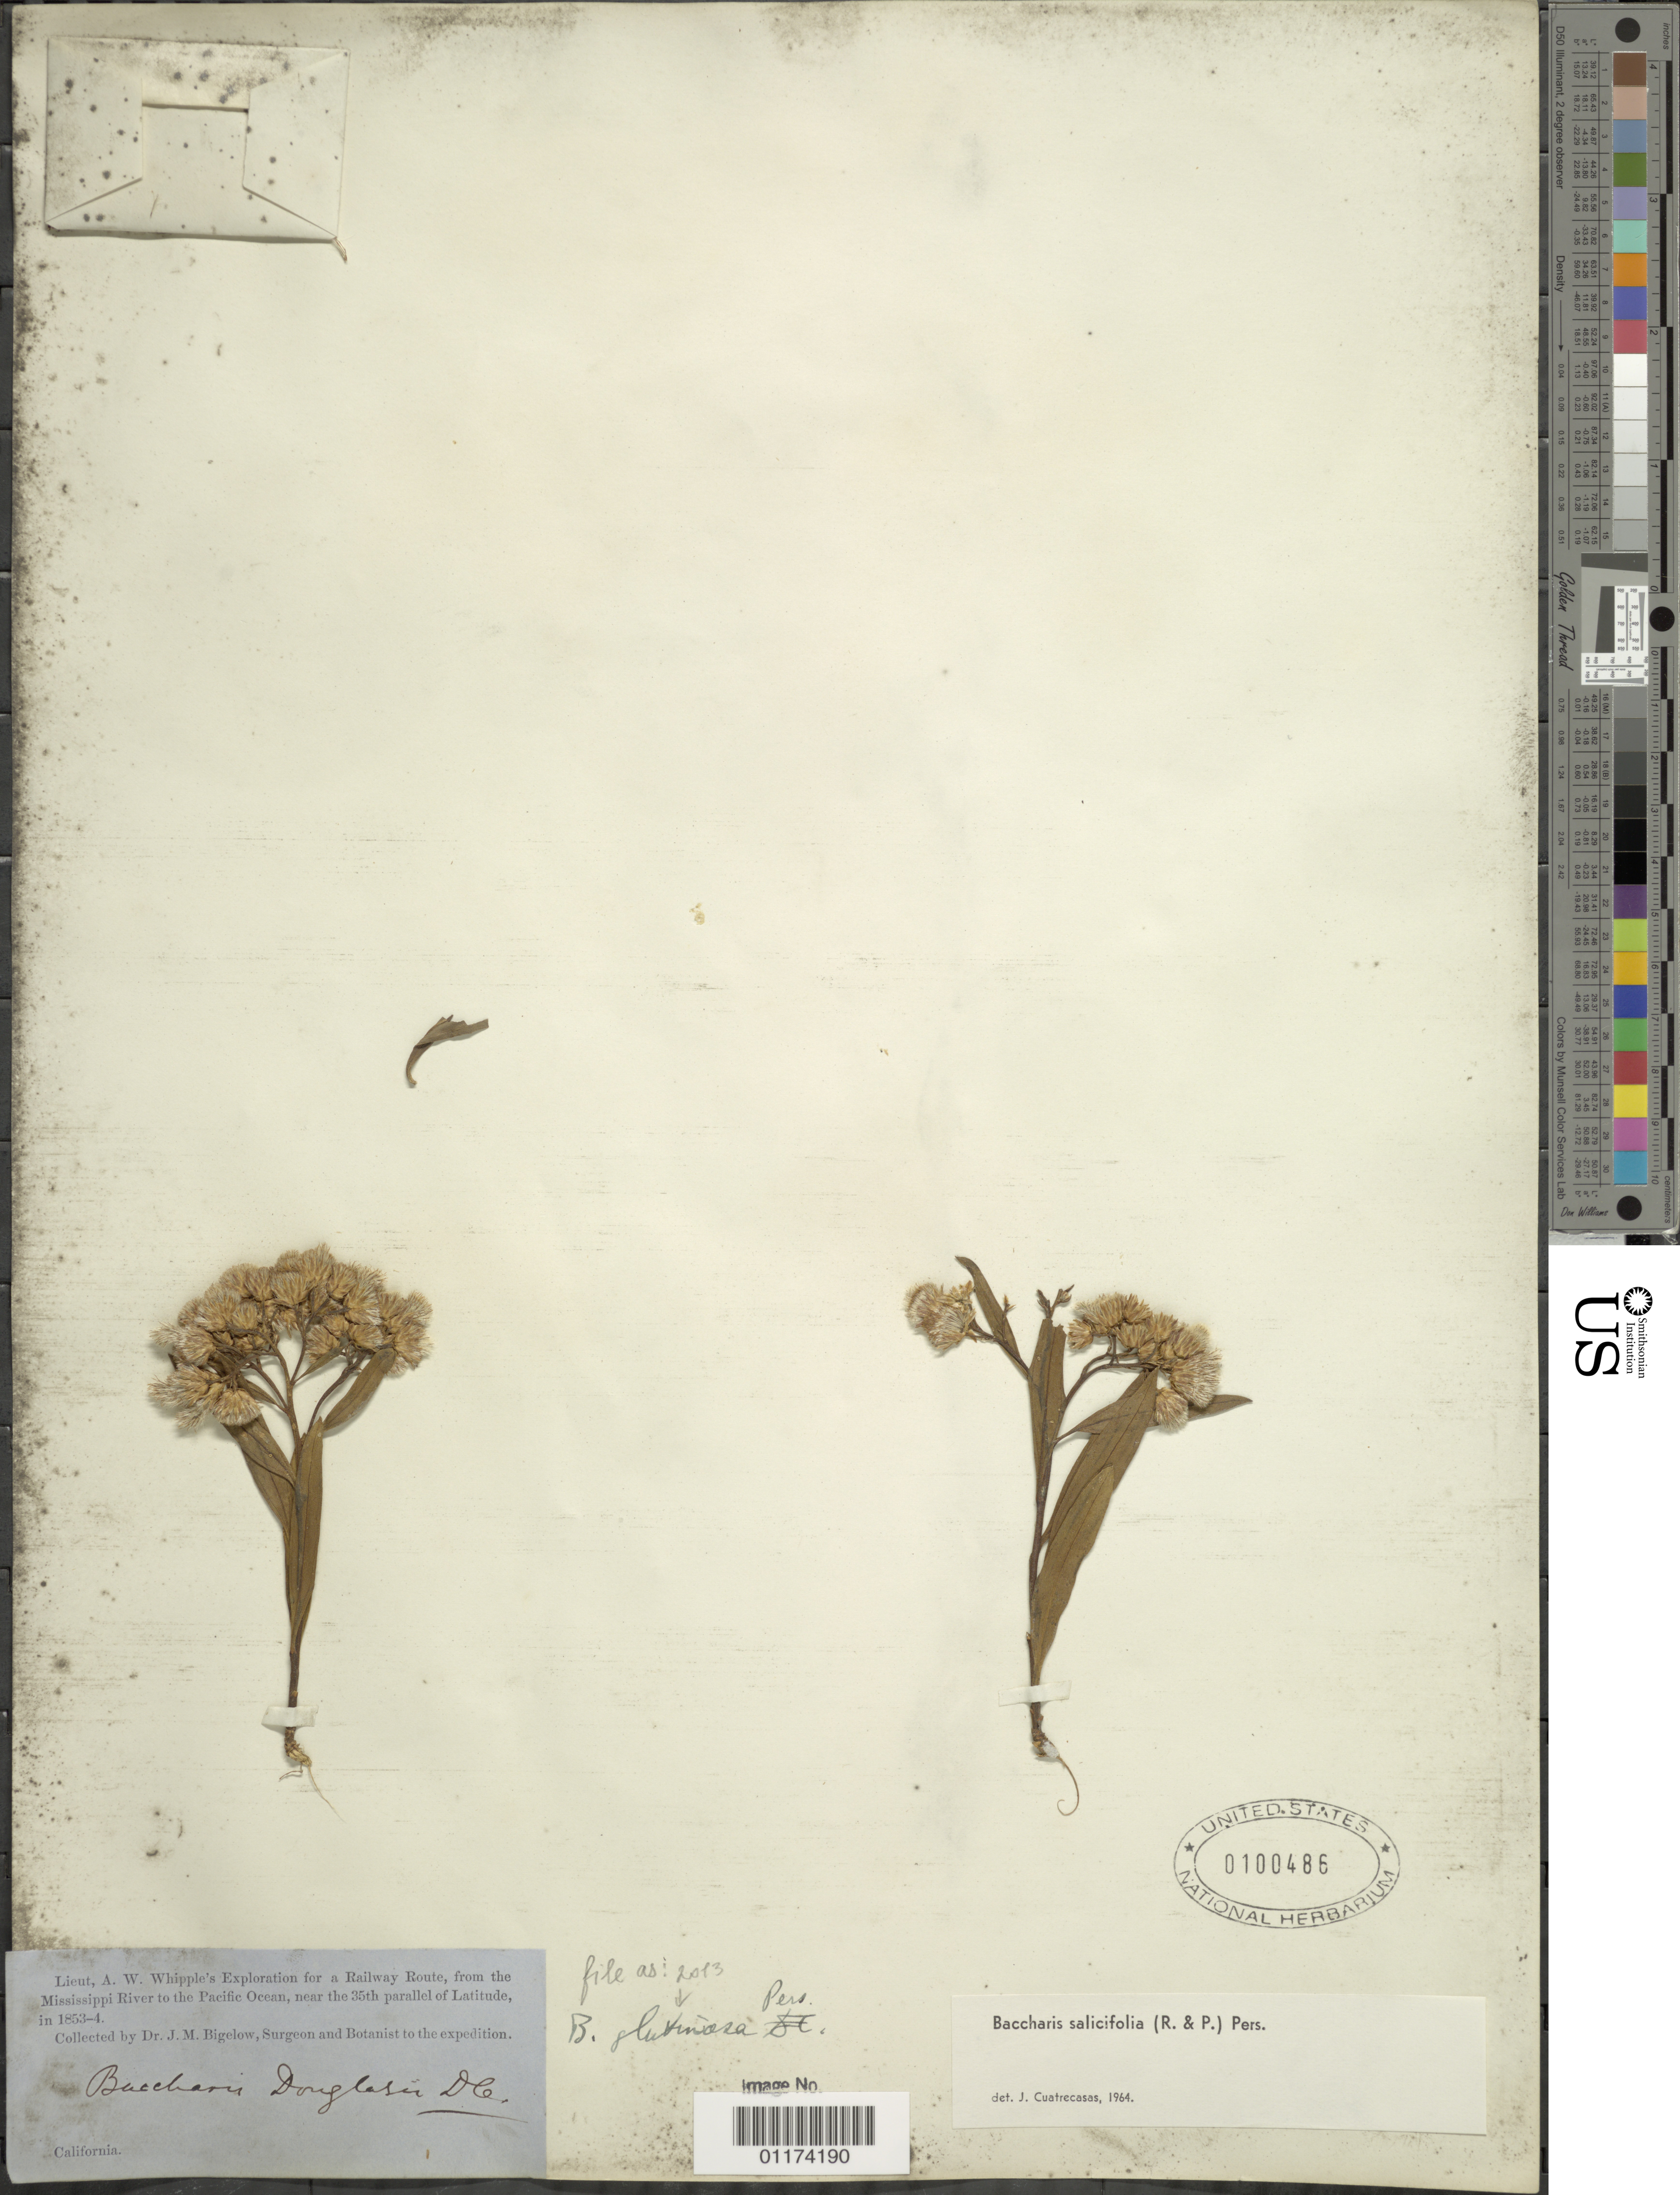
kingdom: Plantae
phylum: Tracheophyta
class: Magnoliopsida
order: Asterales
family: Asteraceae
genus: Baccharis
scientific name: Baccharis glutinosa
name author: Pers.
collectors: J. M. Bigelow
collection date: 1853/1854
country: United States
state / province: California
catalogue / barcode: US 100486